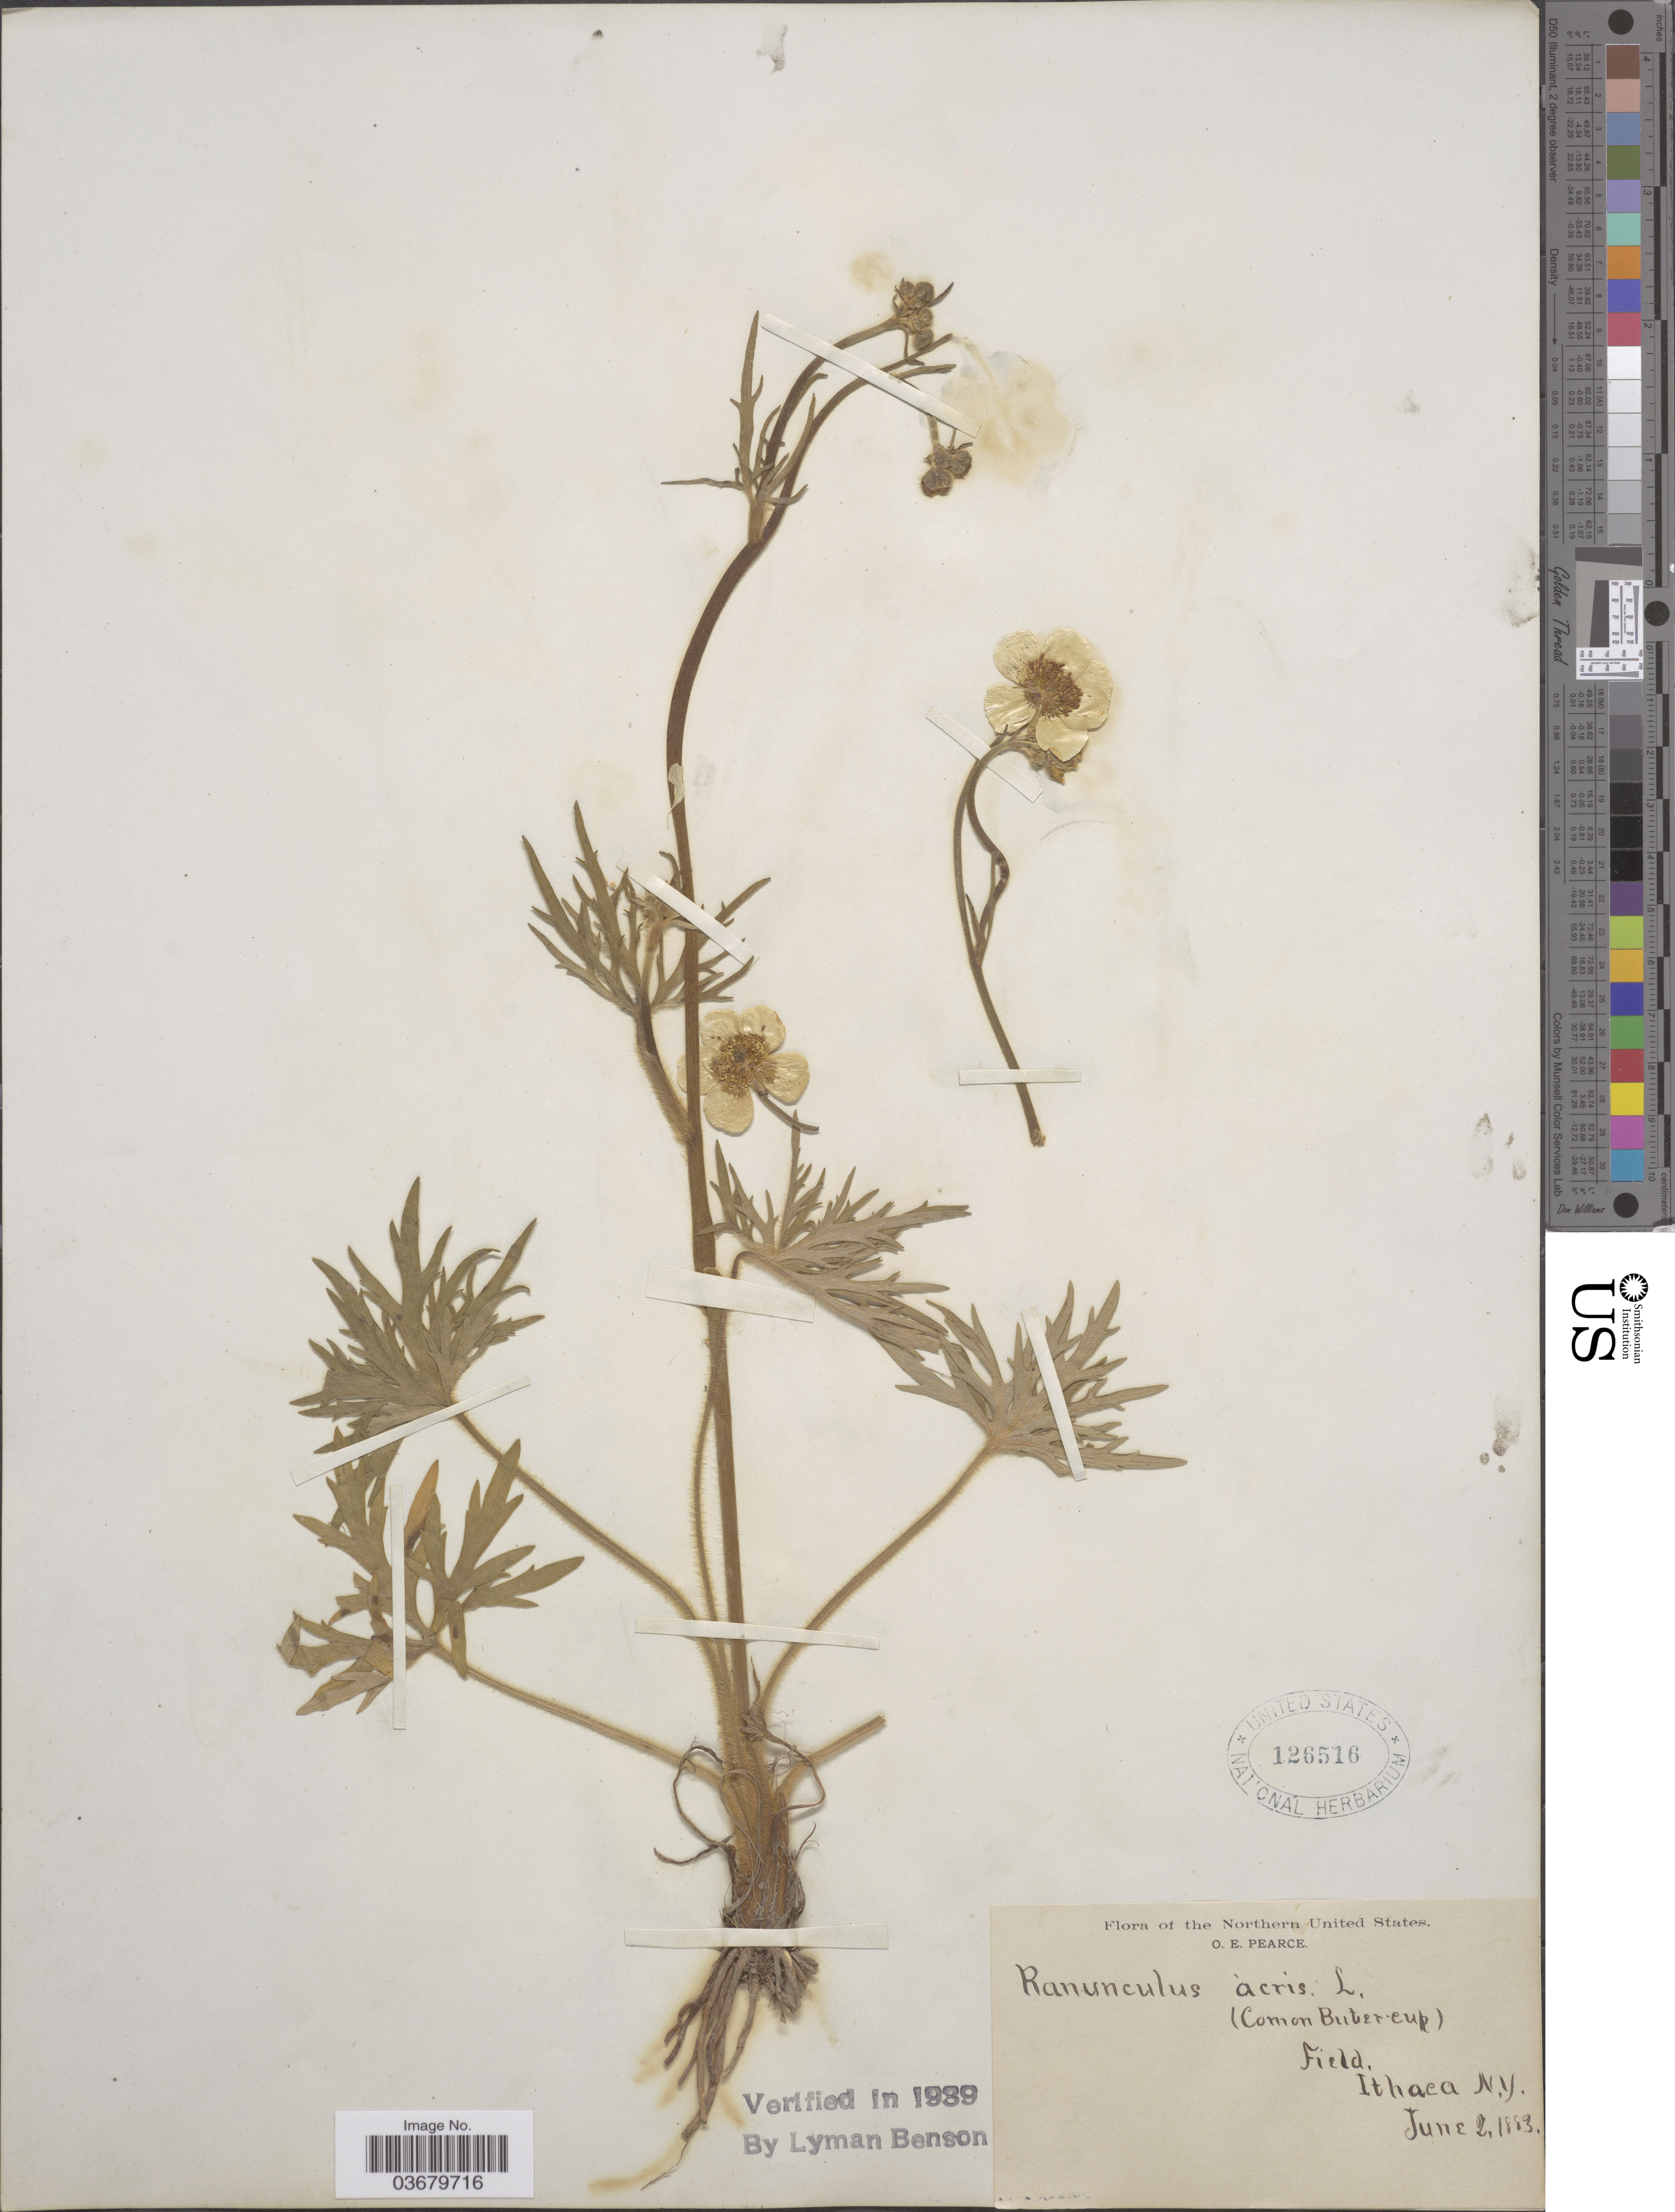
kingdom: Plantae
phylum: Tracheophyta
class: Magnoliopsida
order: Ranunculales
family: Ranunculaceae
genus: Ranunculus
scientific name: Ranunculus acris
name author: L.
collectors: O. E. Pearce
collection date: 1883-06-02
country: United States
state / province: New York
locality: Northern United States. Field, Ithaca.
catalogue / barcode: US 126516